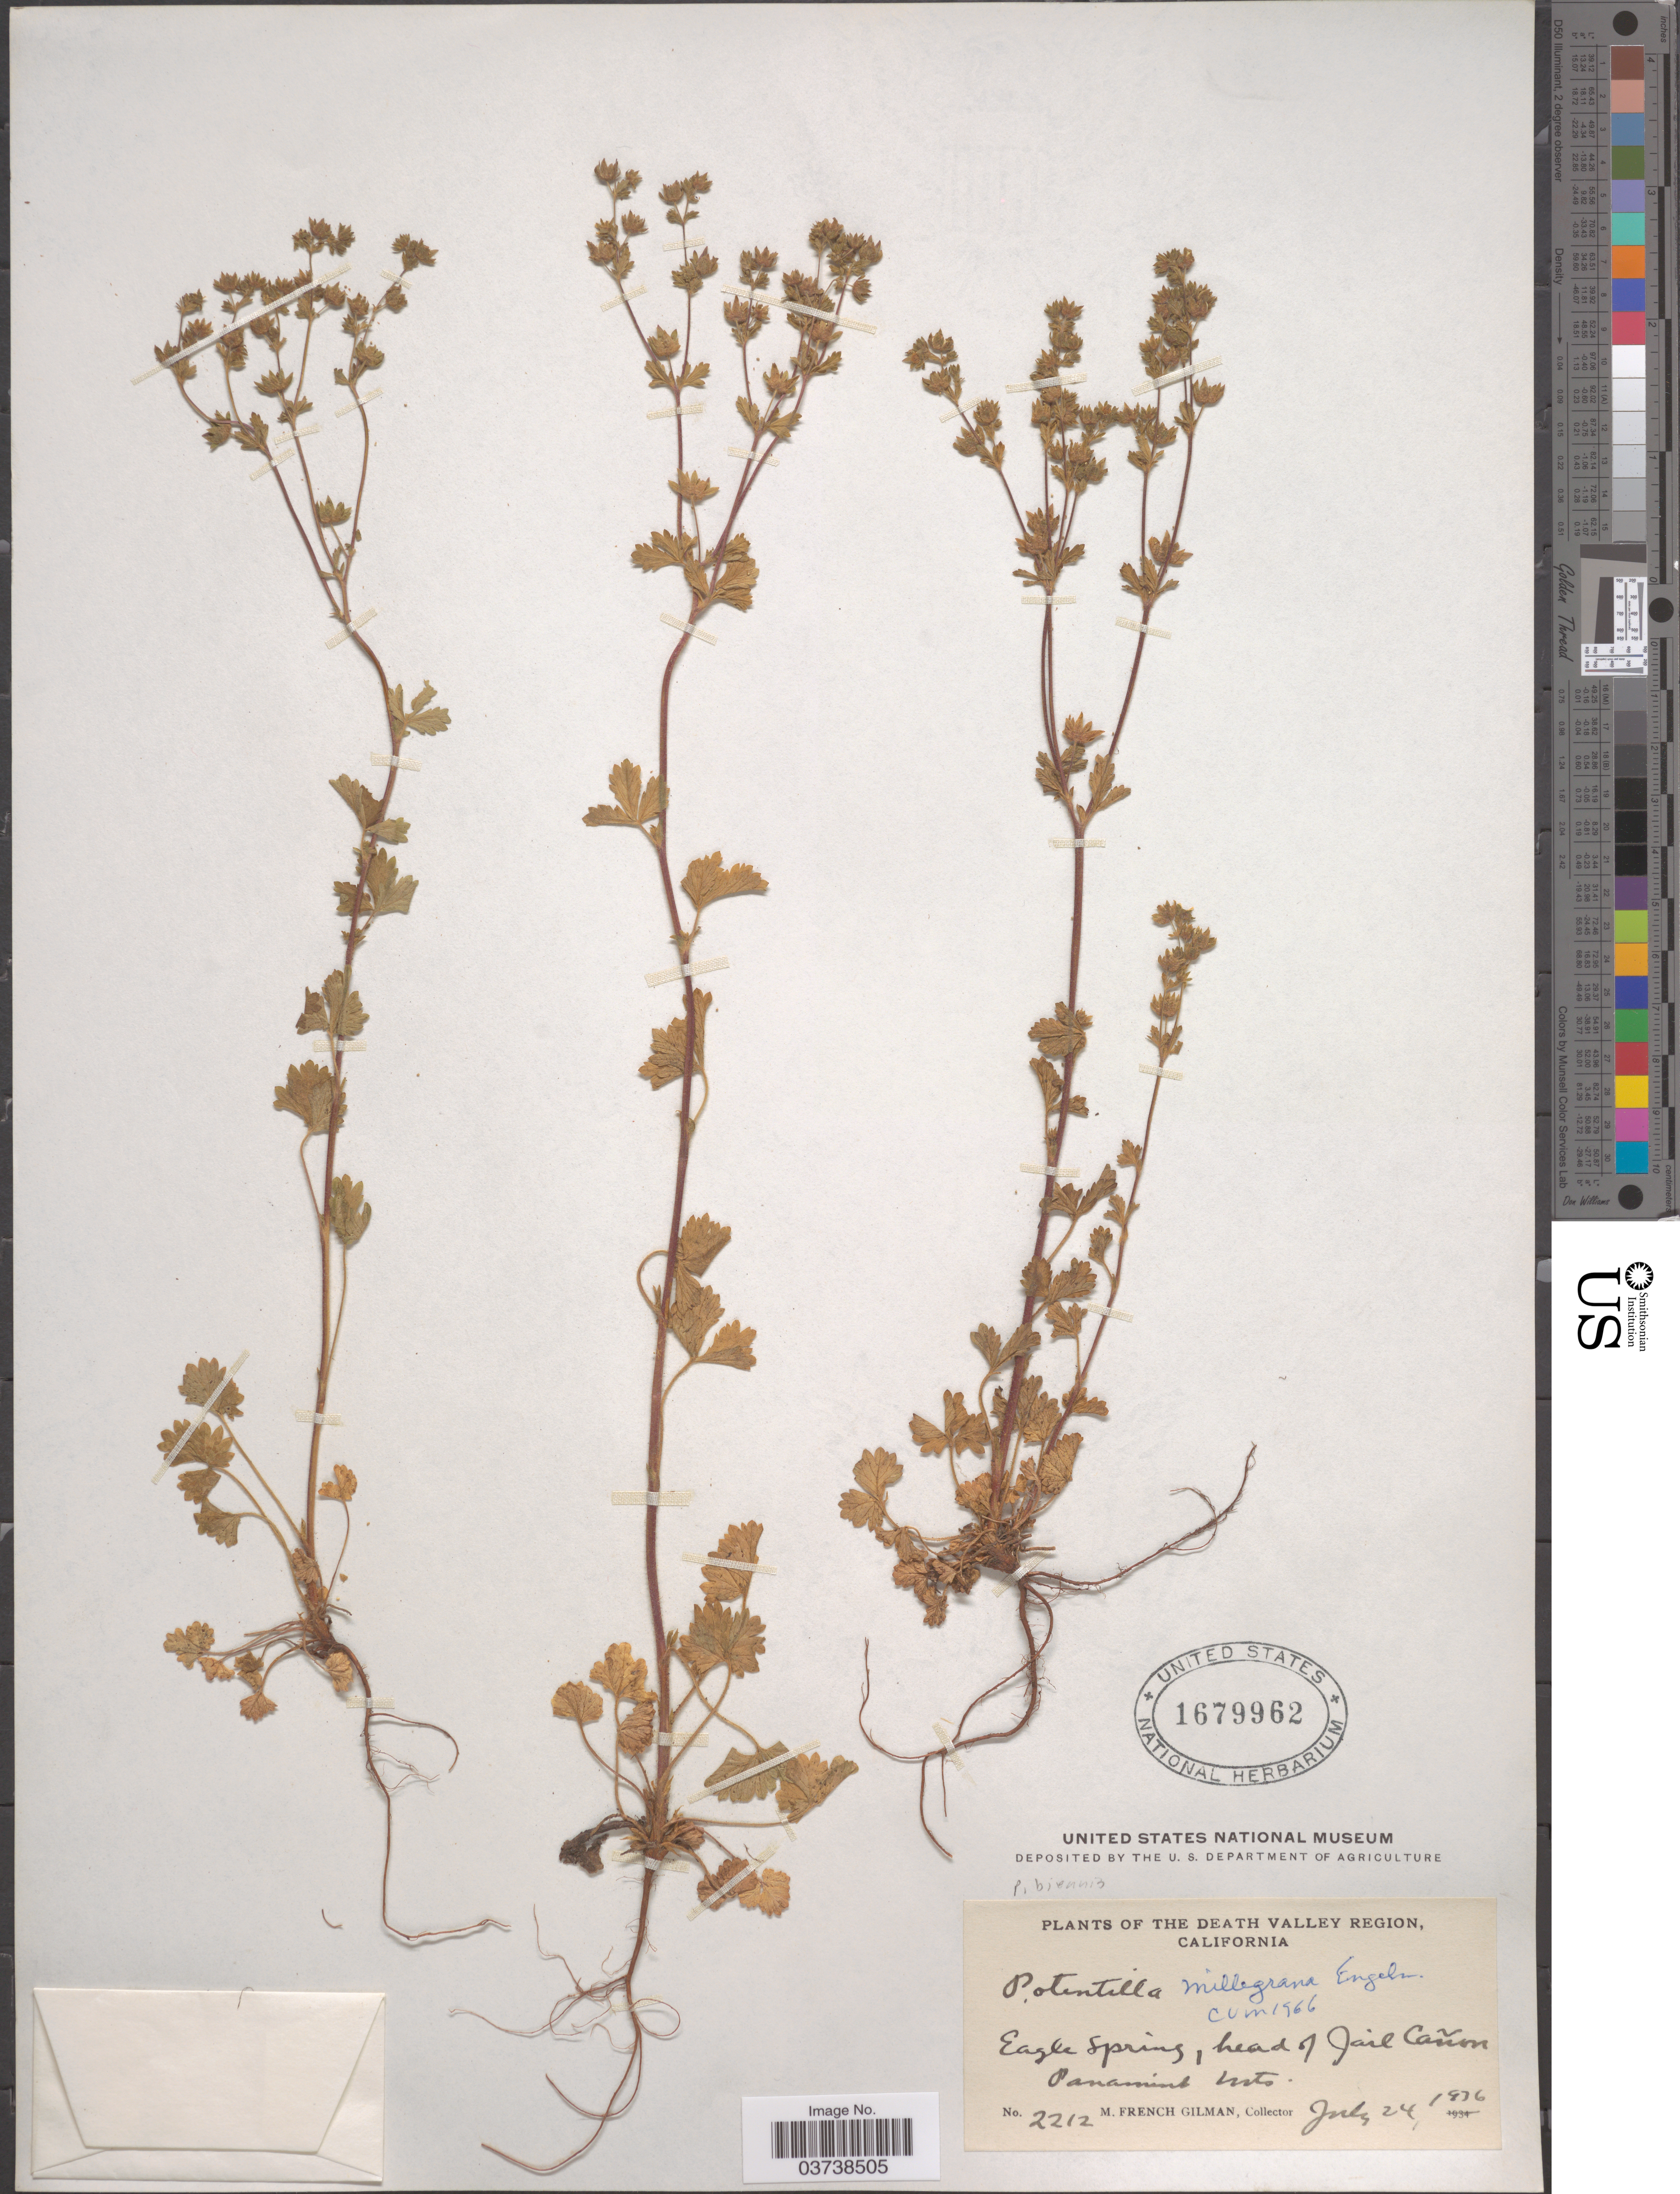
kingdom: Plantae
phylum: Tracheophyta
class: Magnoliopsida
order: Rosales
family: Rosaceae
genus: Potentilla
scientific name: Potentilla biennis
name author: Greene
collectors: M. F. Gilman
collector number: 2212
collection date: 1936-07-24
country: United States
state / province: California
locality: The Death Valley Region. Eagle Spring, head of Jail Cañon, Panamint Mts.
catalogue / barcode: US 1679962